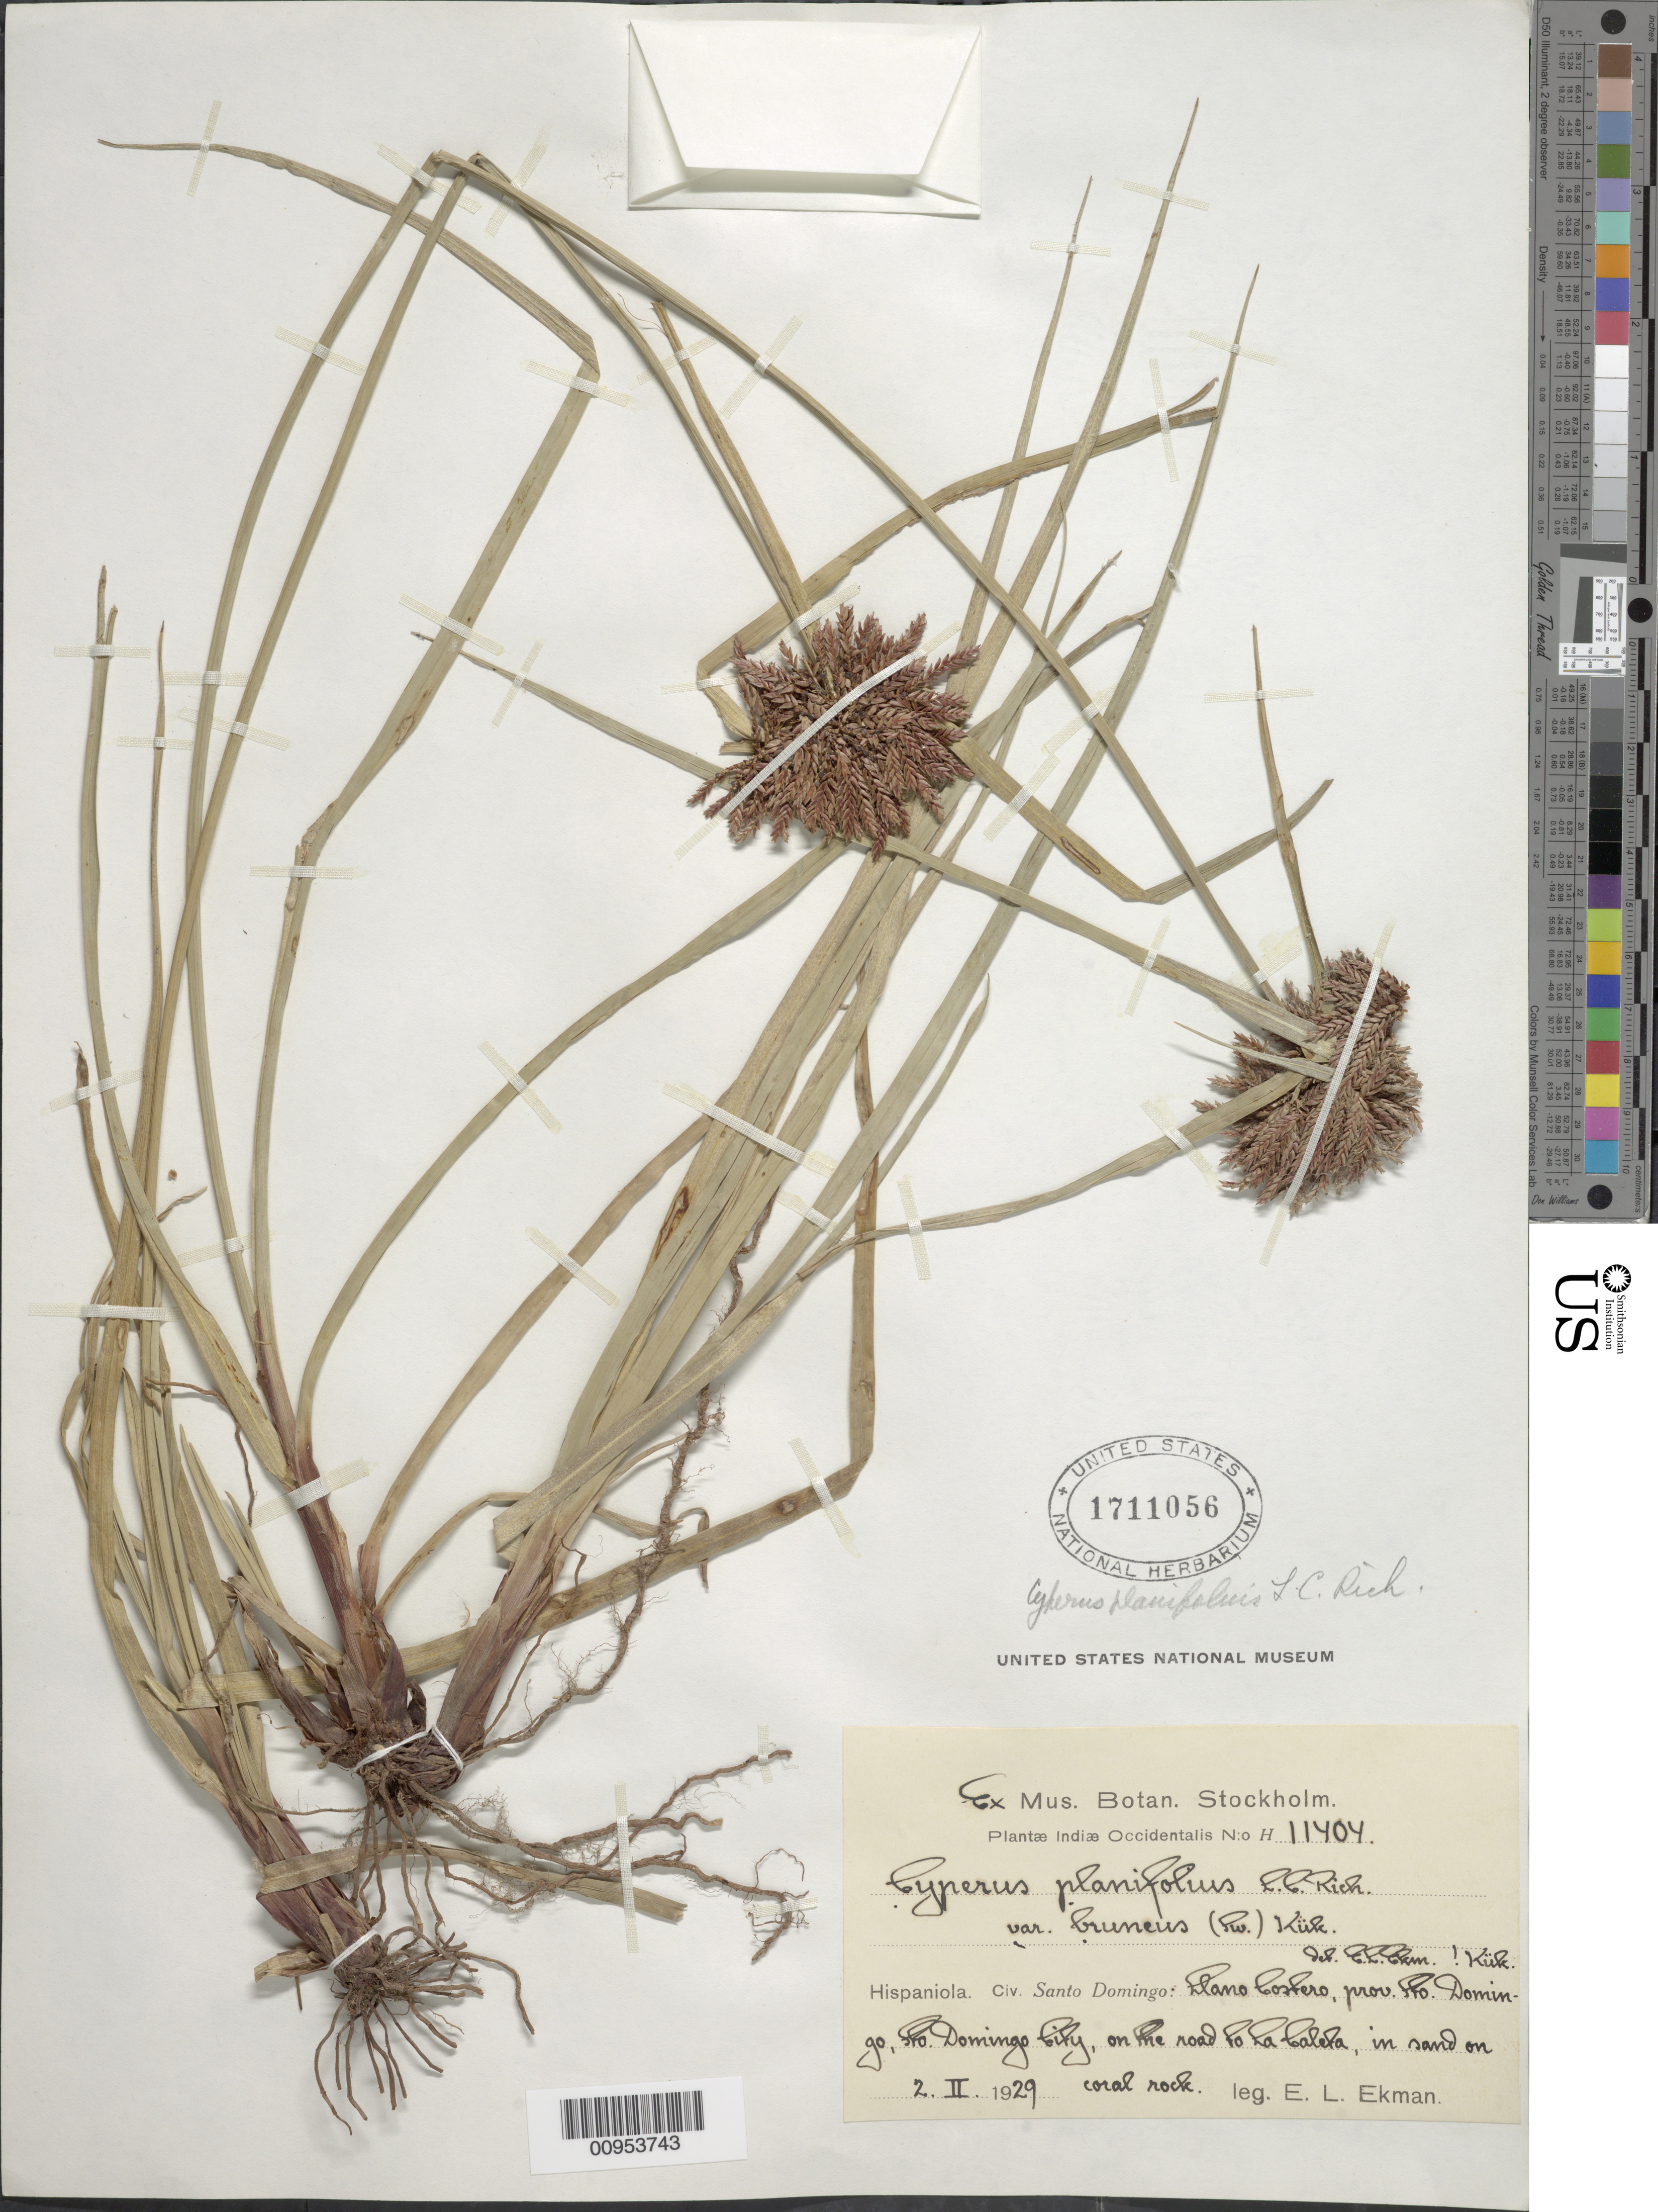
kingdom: Plantae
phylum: Tracheophyta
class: Liliopsida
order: Poales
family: Cyperaceae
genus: Cyperus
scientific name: Cyperus brunneus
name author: Sw.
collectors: E. L. Ekman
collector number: H 11404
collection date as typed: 02 Feb 1929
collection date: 1929-02-02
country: Dominican Republic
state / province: Santo Domingo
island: Hispaniola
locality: Llano Costero, Santo Domingo City, on the road to La Caleta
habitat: In sand on coral rock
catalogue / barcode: US 1711056